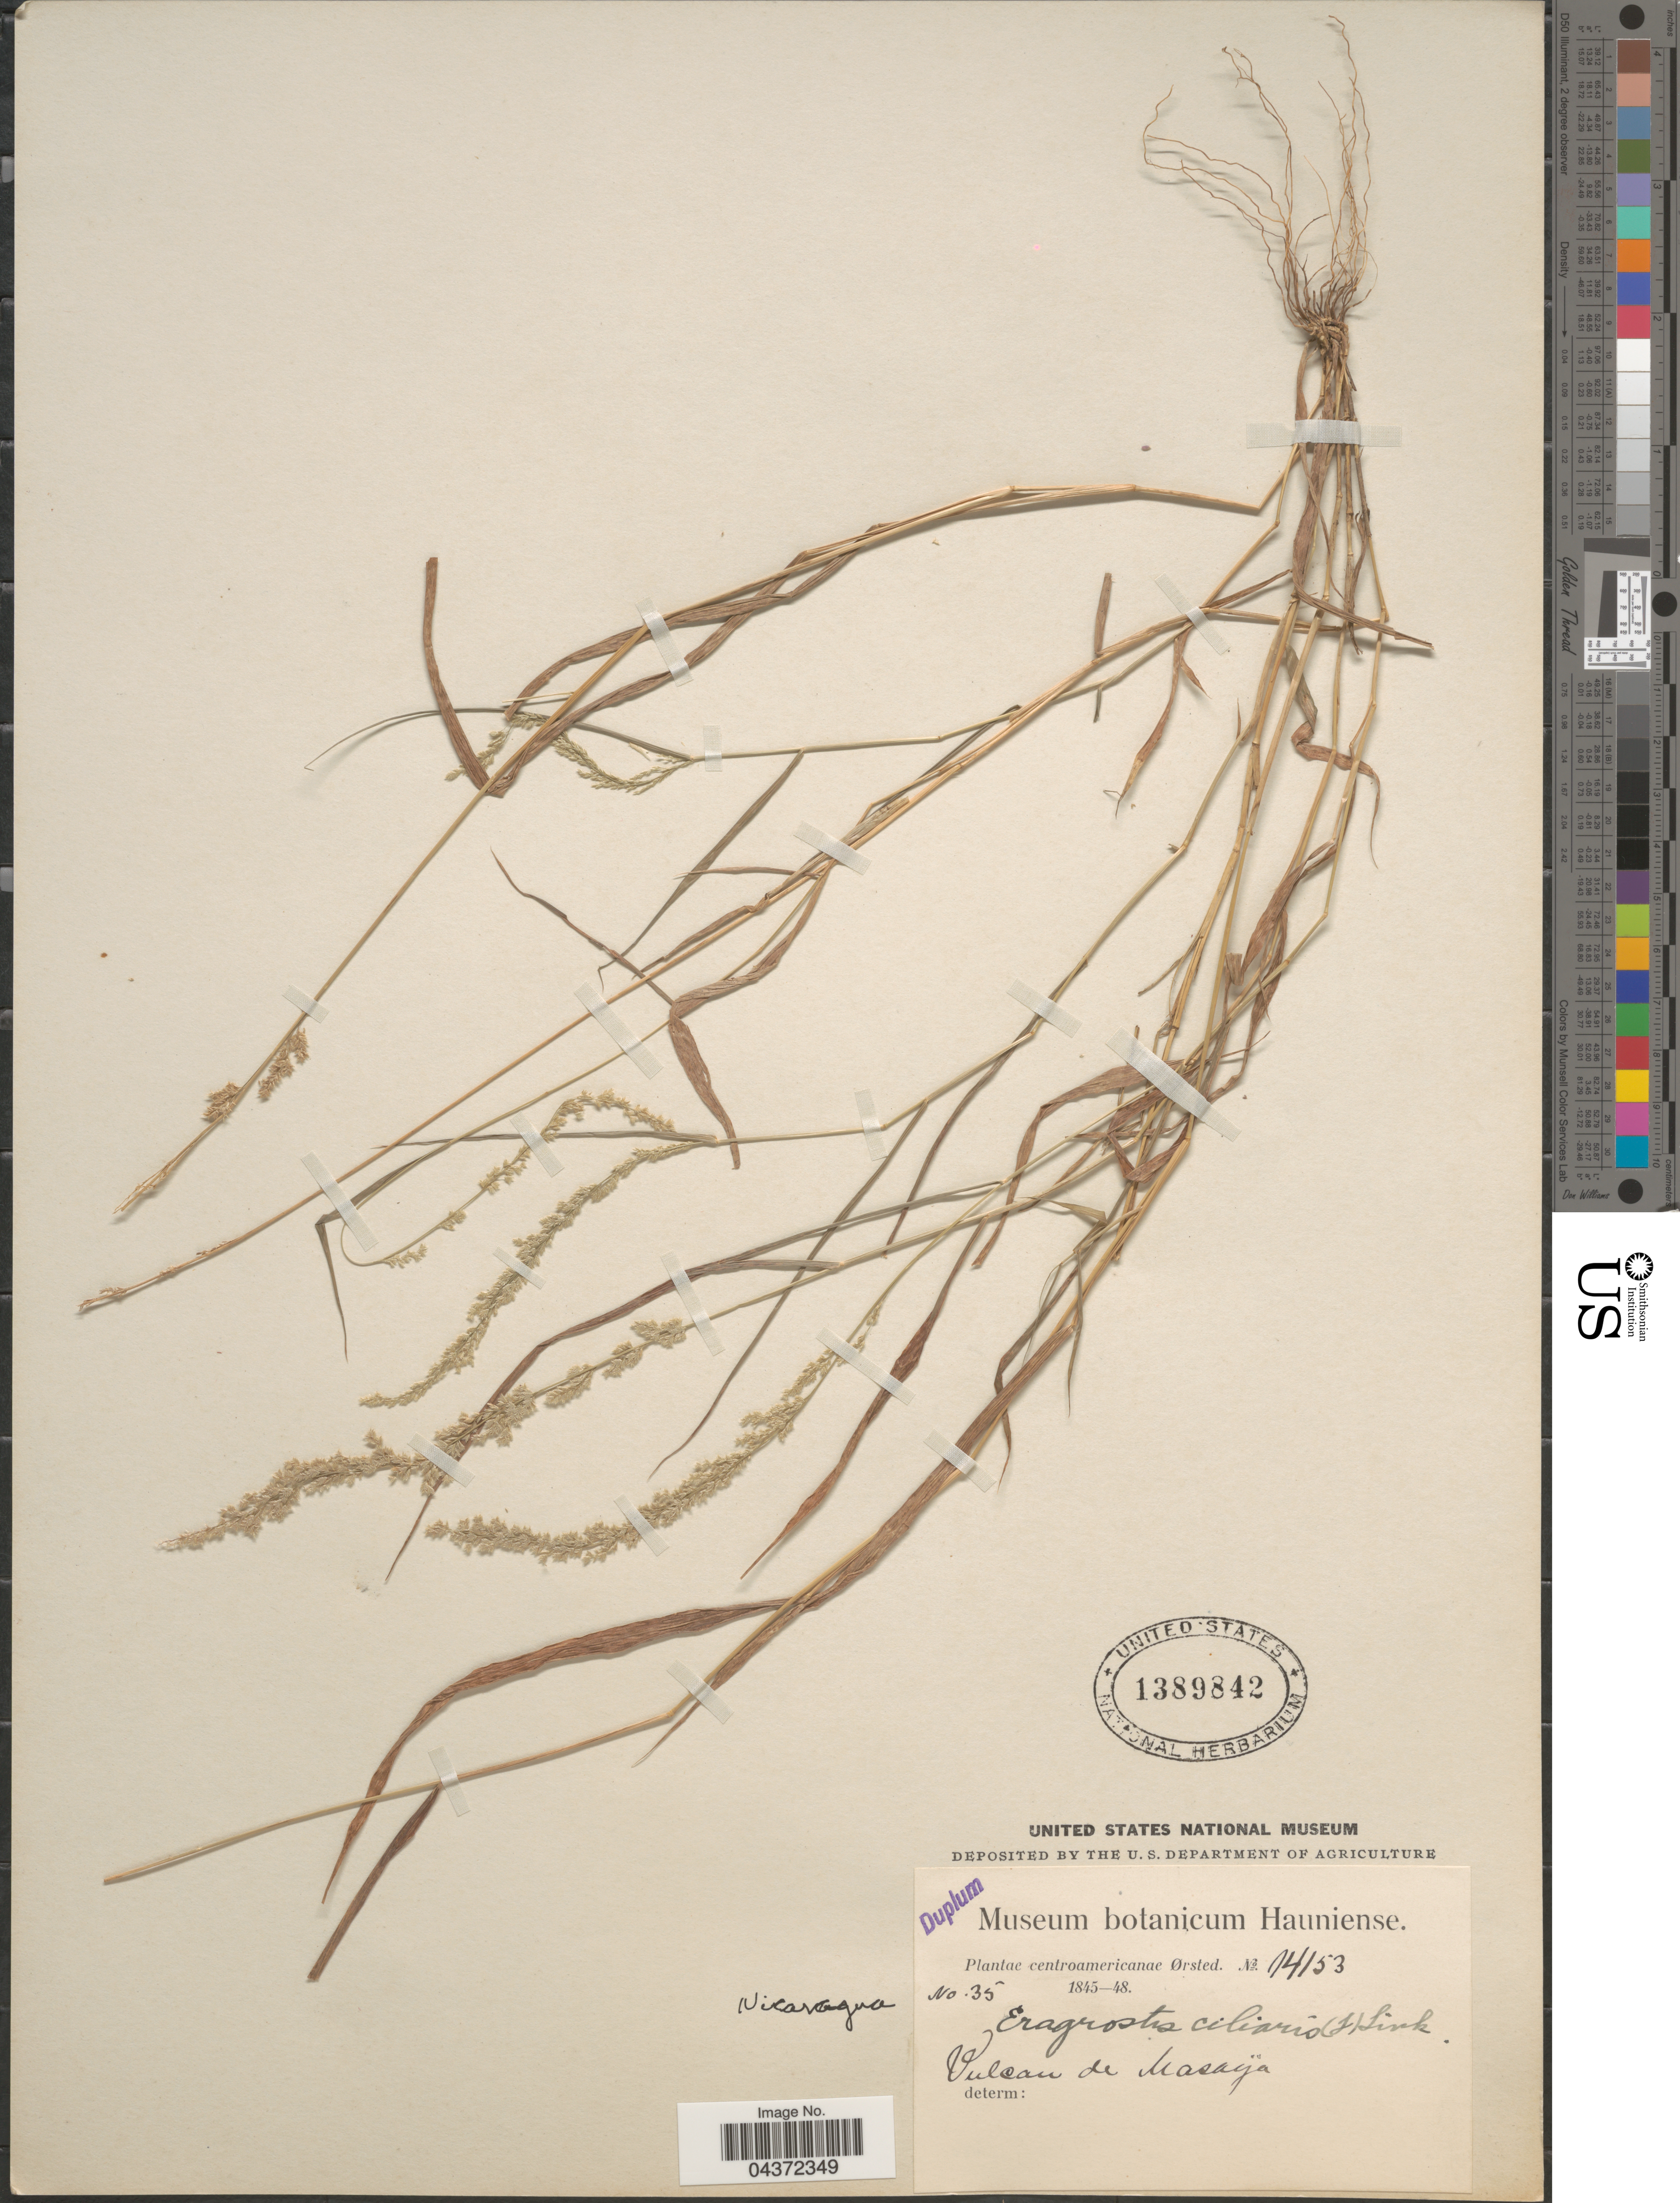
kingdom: Plantae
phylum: Tracheophyta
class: Liliopsida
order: Poales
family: Poaceae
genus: Eragrostis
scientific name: Eragrostis ciliaris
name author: (L.) R. Br.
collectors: Ørsted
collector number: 14153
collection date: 1845/1848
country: Nicaragua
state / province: Masaya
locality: Centroamericanae. Vulcan de Masaya.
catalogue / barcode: US 1389842